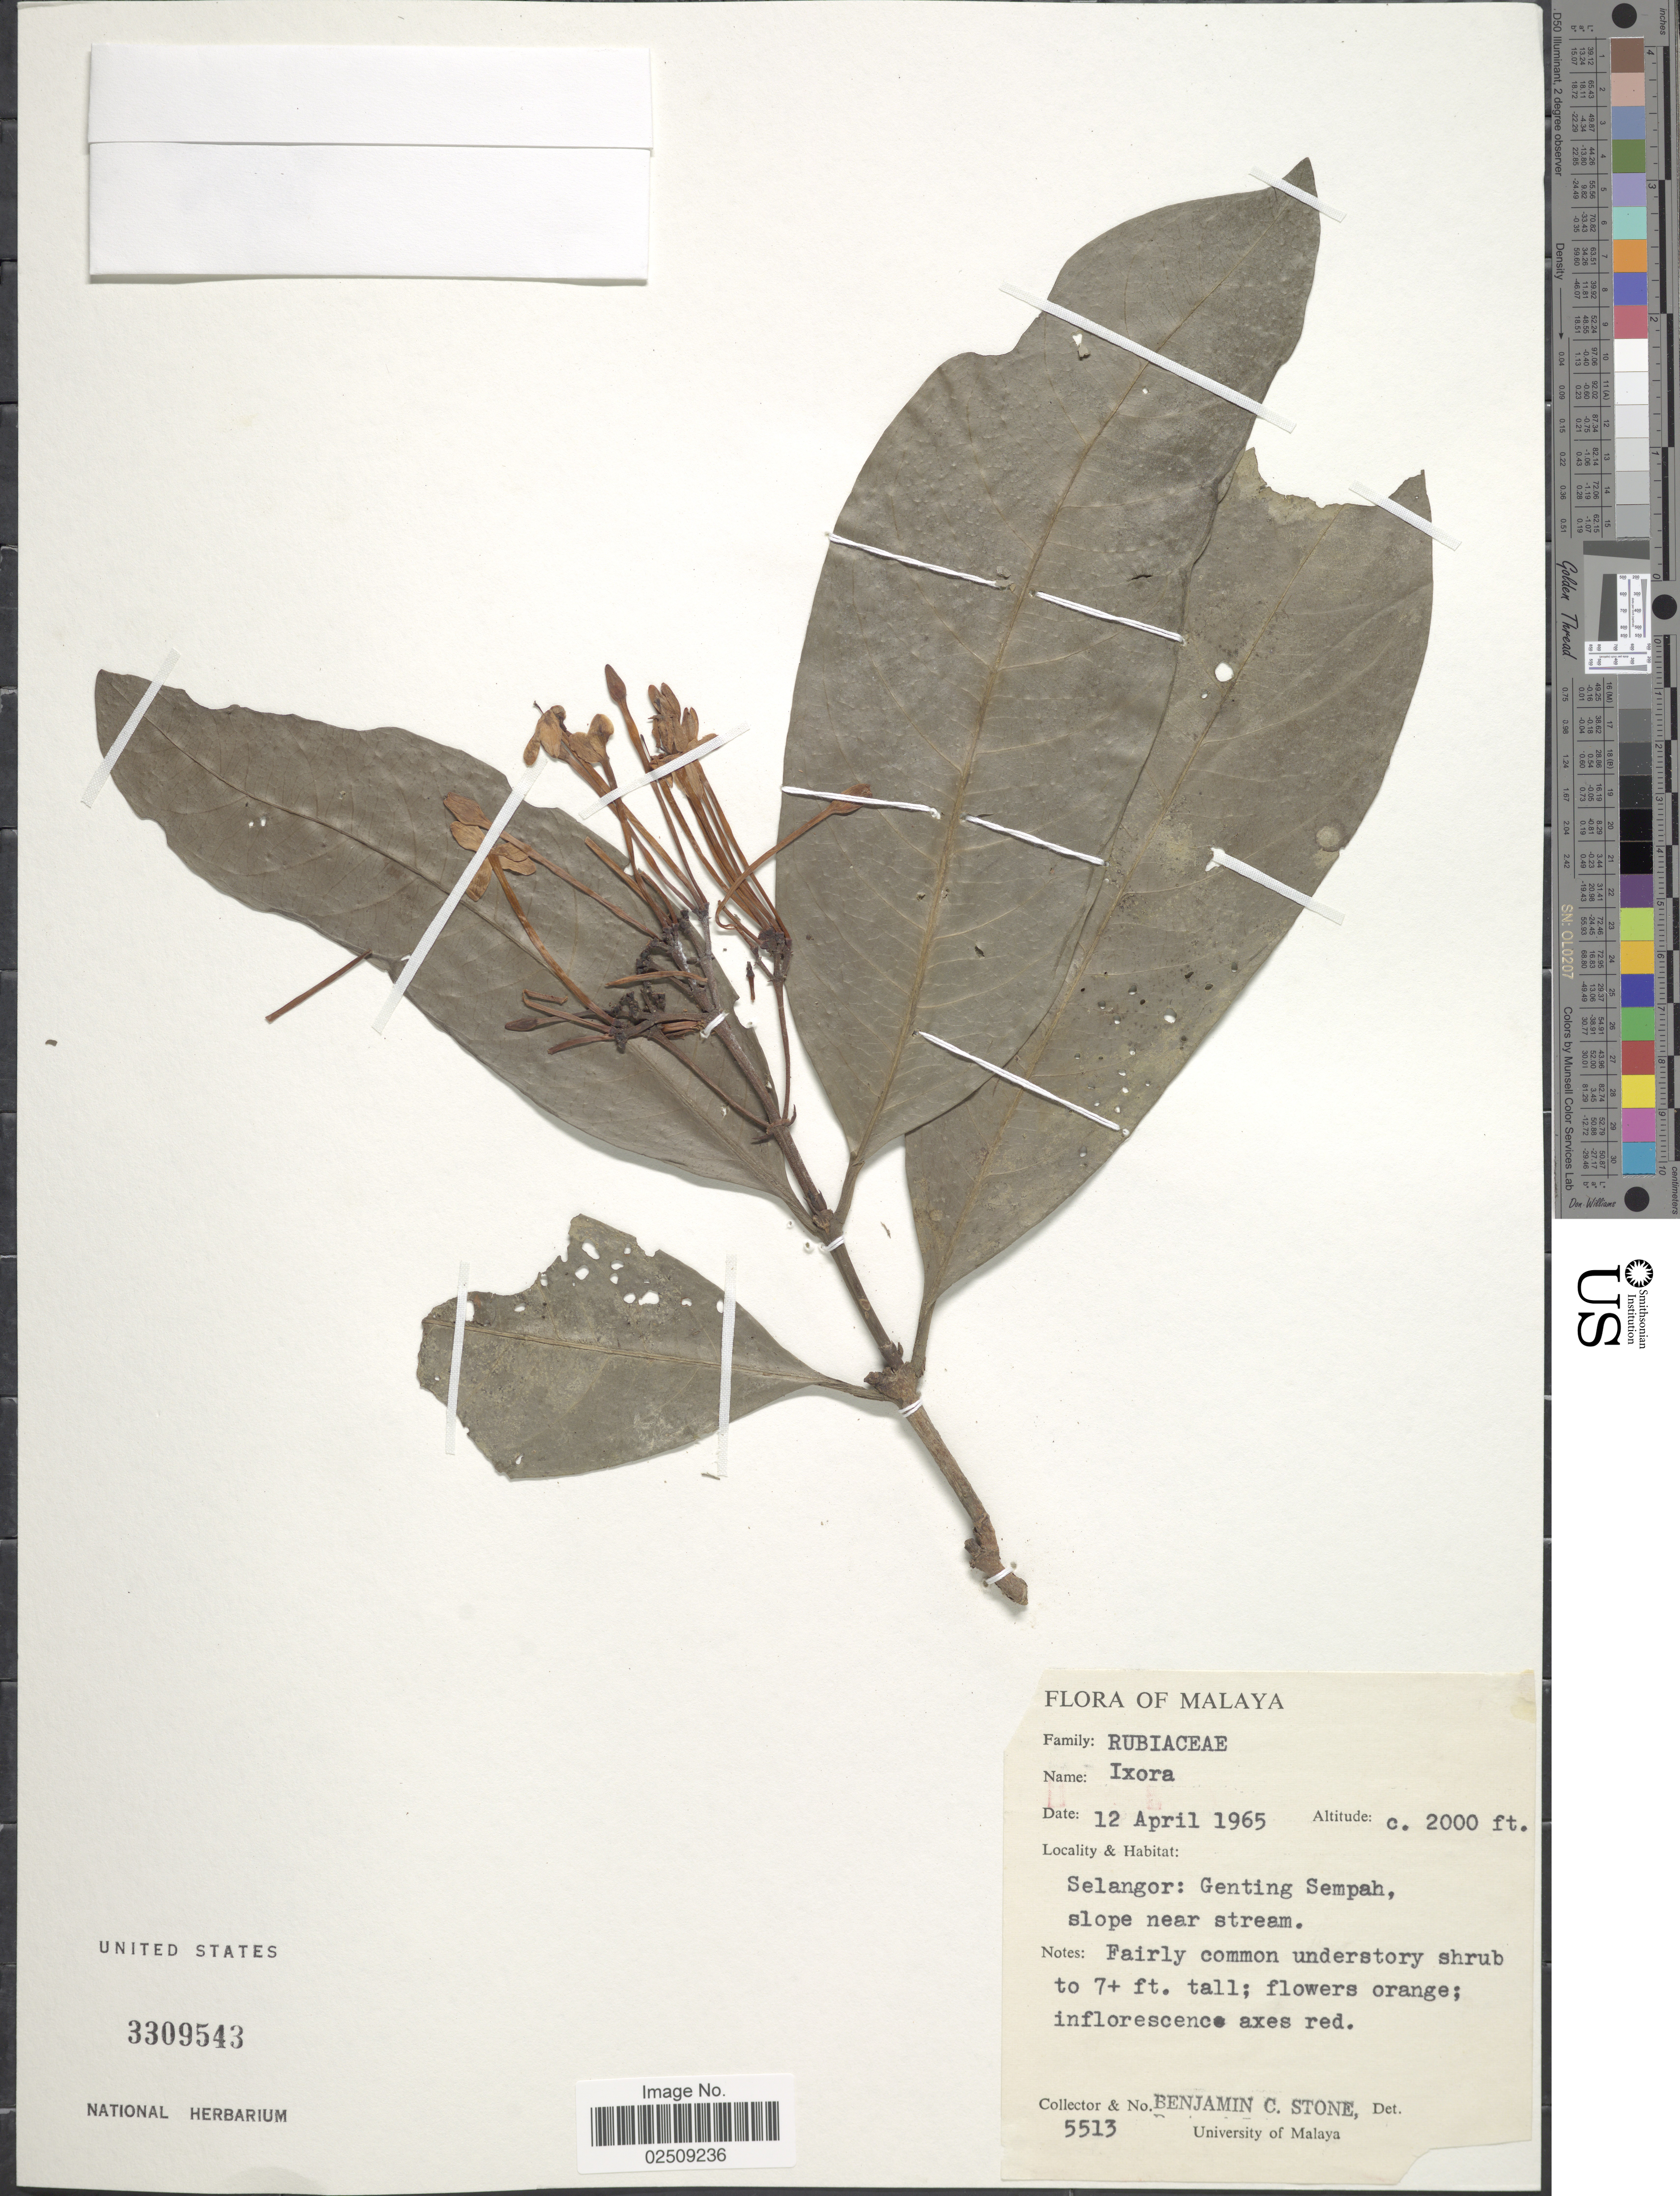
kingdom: Plantae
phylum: Tracheophyta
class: Magnoliopsida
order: Gentianales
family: Rubiaceae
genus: Ixora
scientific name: Ixora sp.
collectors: B. C. Stone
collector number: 5513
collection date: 1965-04-12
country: Malaysia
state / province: Selangor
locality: Malaya. Genting Sempah, slope near stream.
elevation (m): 610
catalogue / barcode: US 3309543